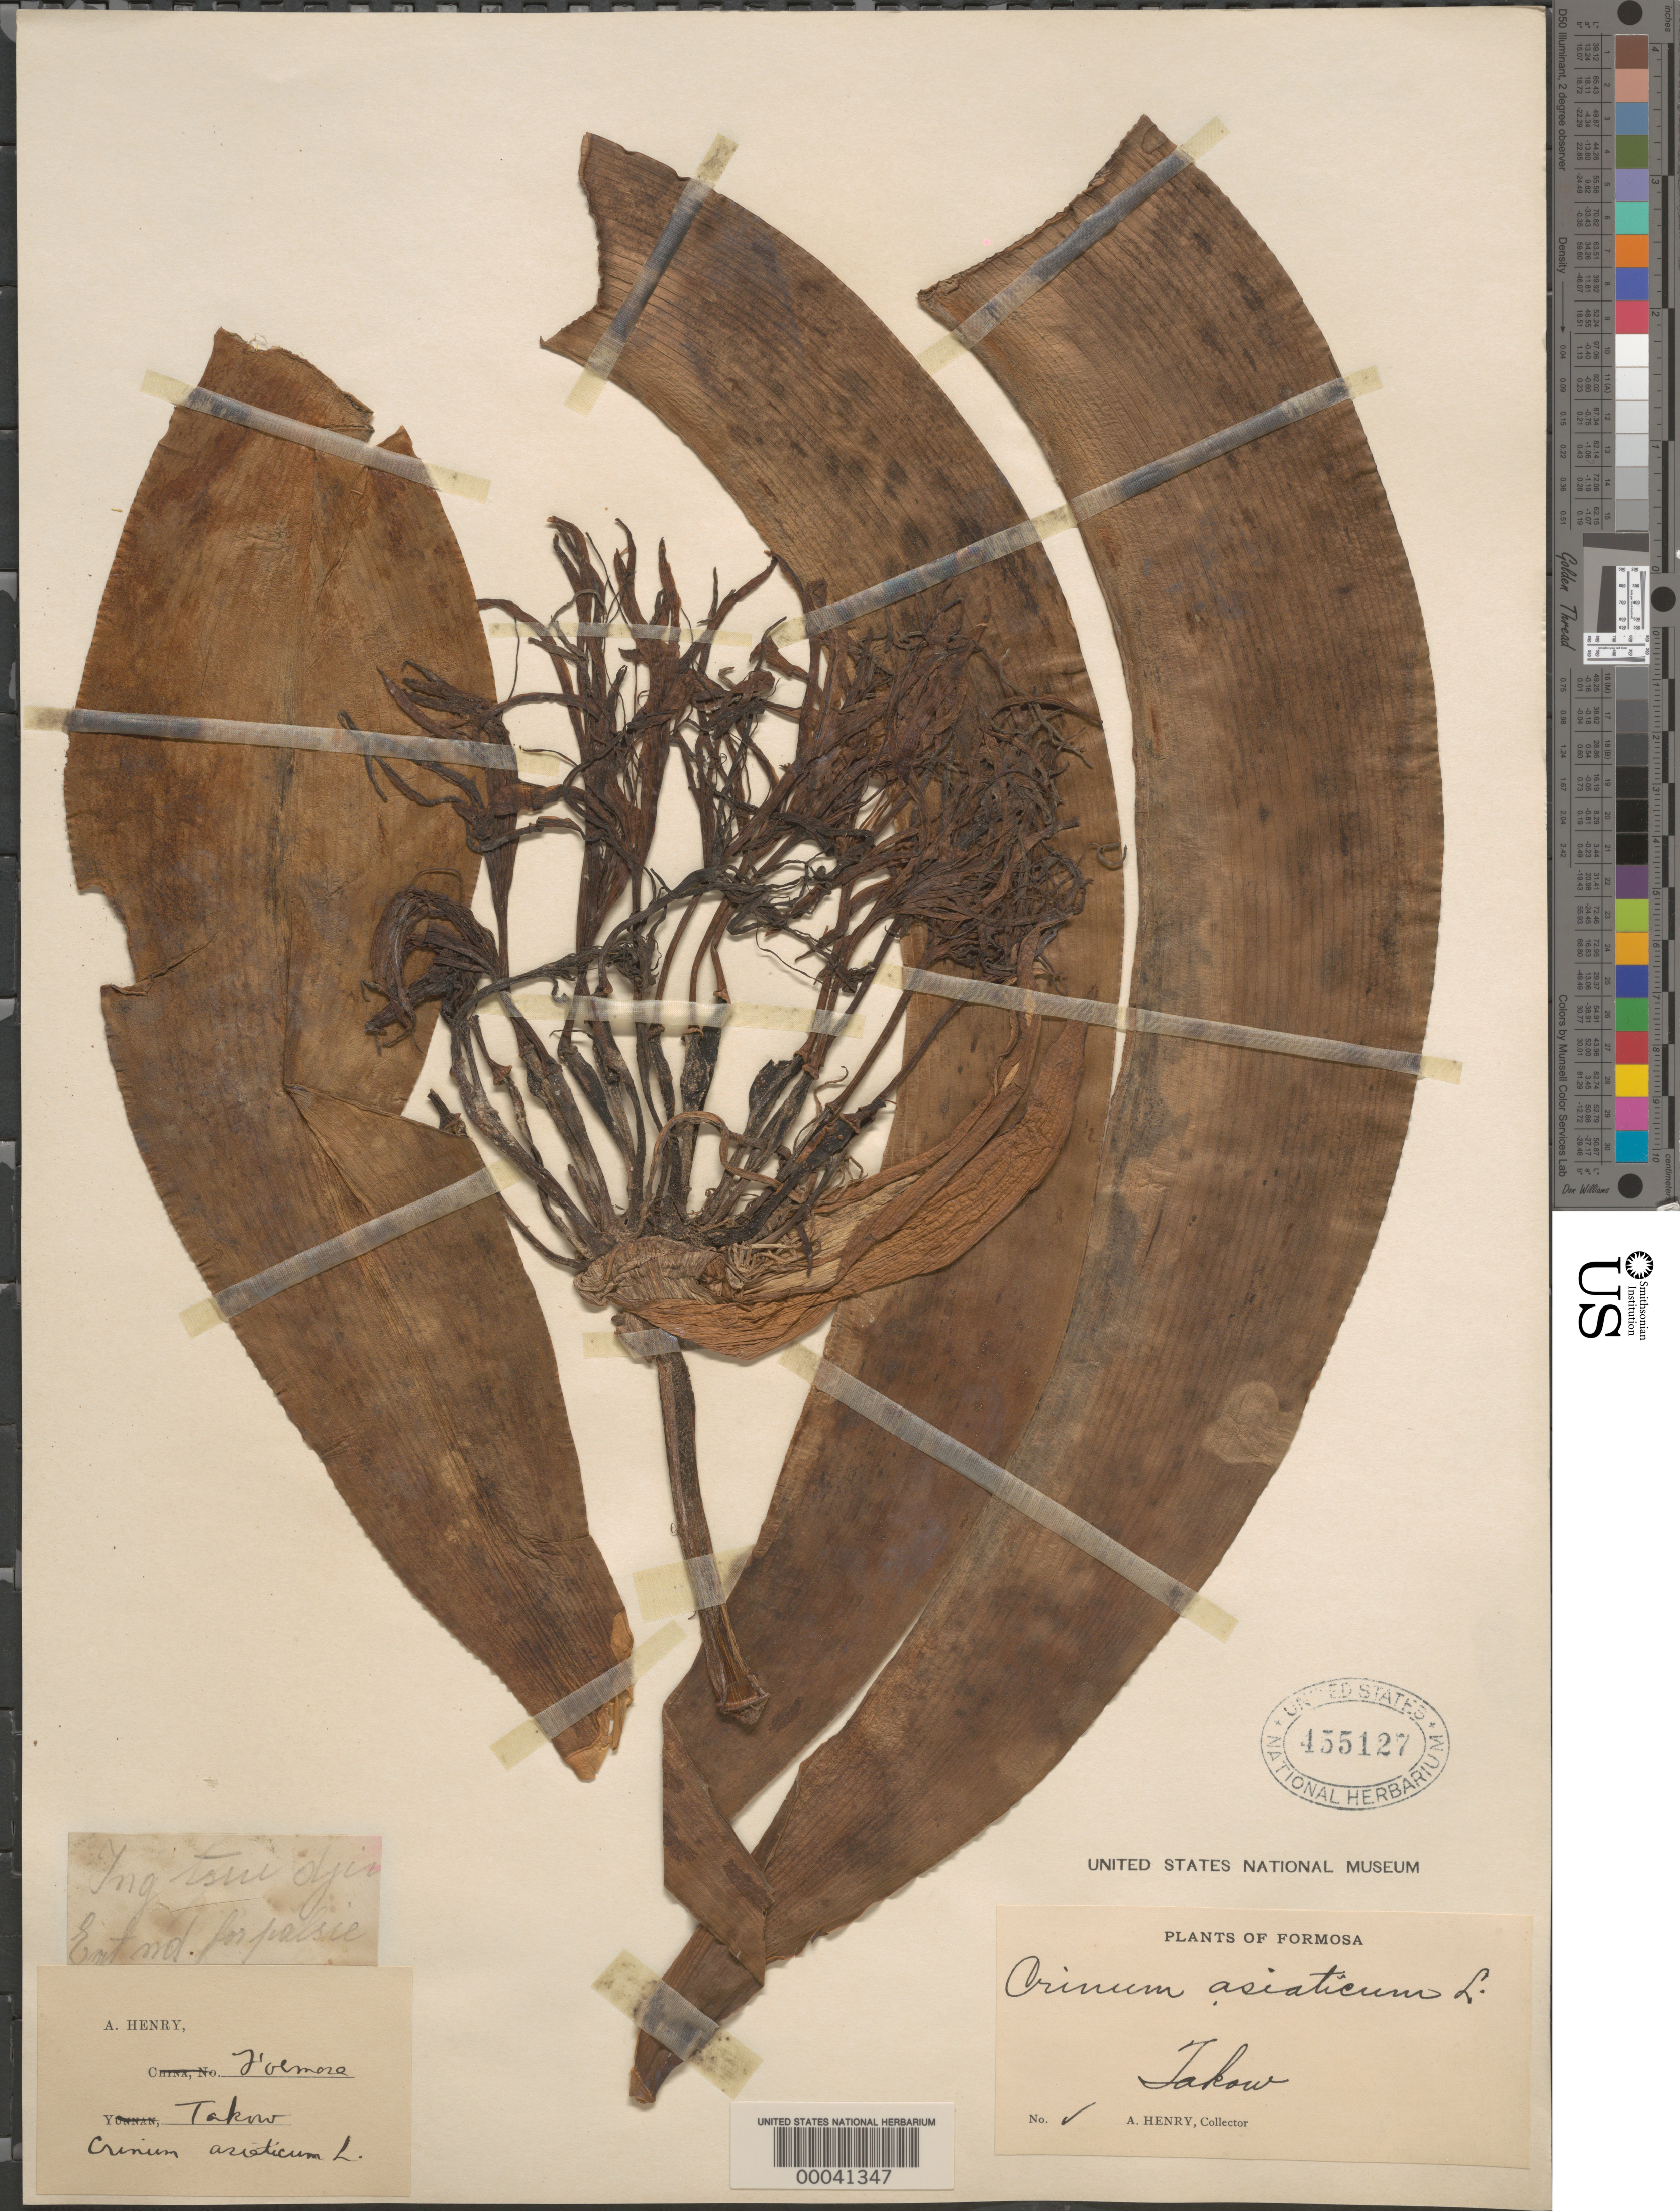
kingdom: Plantae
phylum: Tracheophyta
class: Liliopsida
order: Asparagales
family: Amaryllidaceae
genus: Crinum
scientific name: Crinum asiaticum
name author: L.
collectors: A. Henry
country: China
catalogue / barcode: US 455127